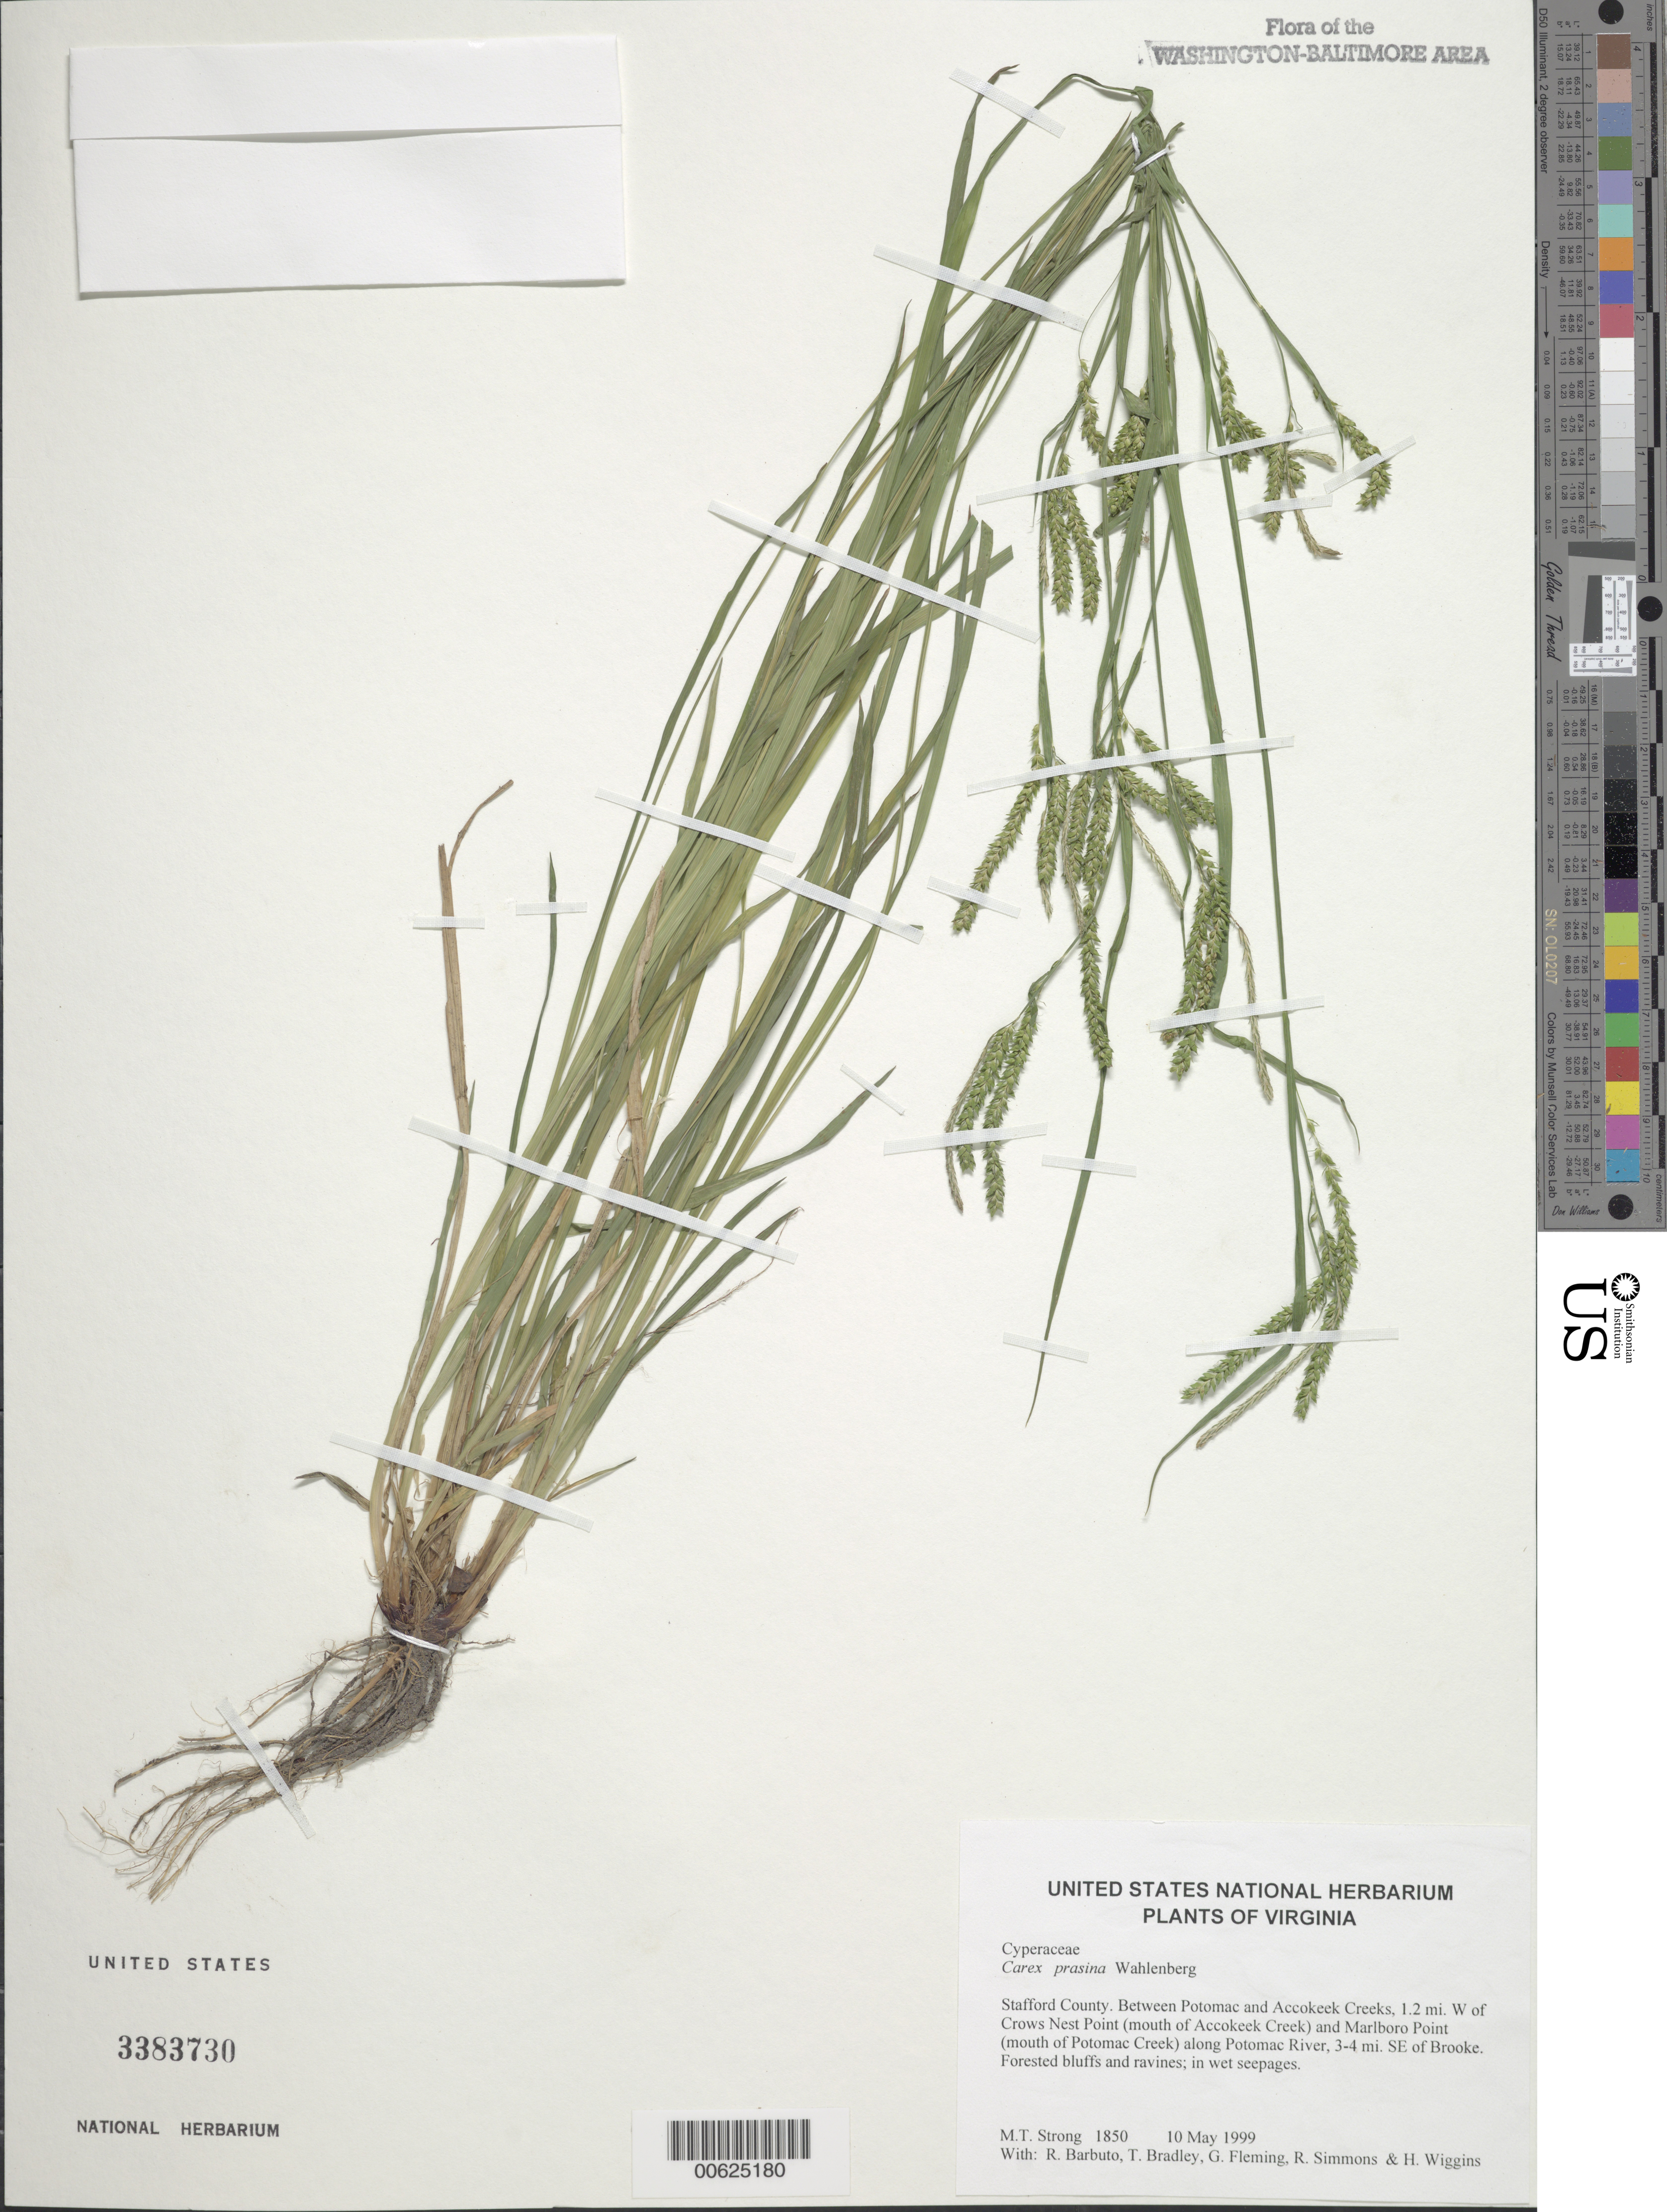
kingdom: Plantae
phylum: Tracheophyta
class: Liliopsida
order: Poales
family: Cyperaceae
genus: Carex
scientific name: Carex prasina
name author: Wahlenb.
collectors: M. T. Strong, R. Barbuto, T. Bradley, G. Fleming, R. Simmons & H. Wiggins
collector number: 1850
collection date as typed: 10 May 1999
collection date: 1999-05-10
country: United States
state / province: Virginia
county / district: Stafford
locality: Between Potomac and Accokeek Creeks, 1.2 mi. W of Crows Nest Point (mouth of Accokeek Creek) and Marlboro Point (mouth of Potomac Creek) along Potomac River, 3-4 mi. SE of Brooke.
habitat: Forested bluffs and ravines; in wet seepages.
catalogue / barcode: US 3383730